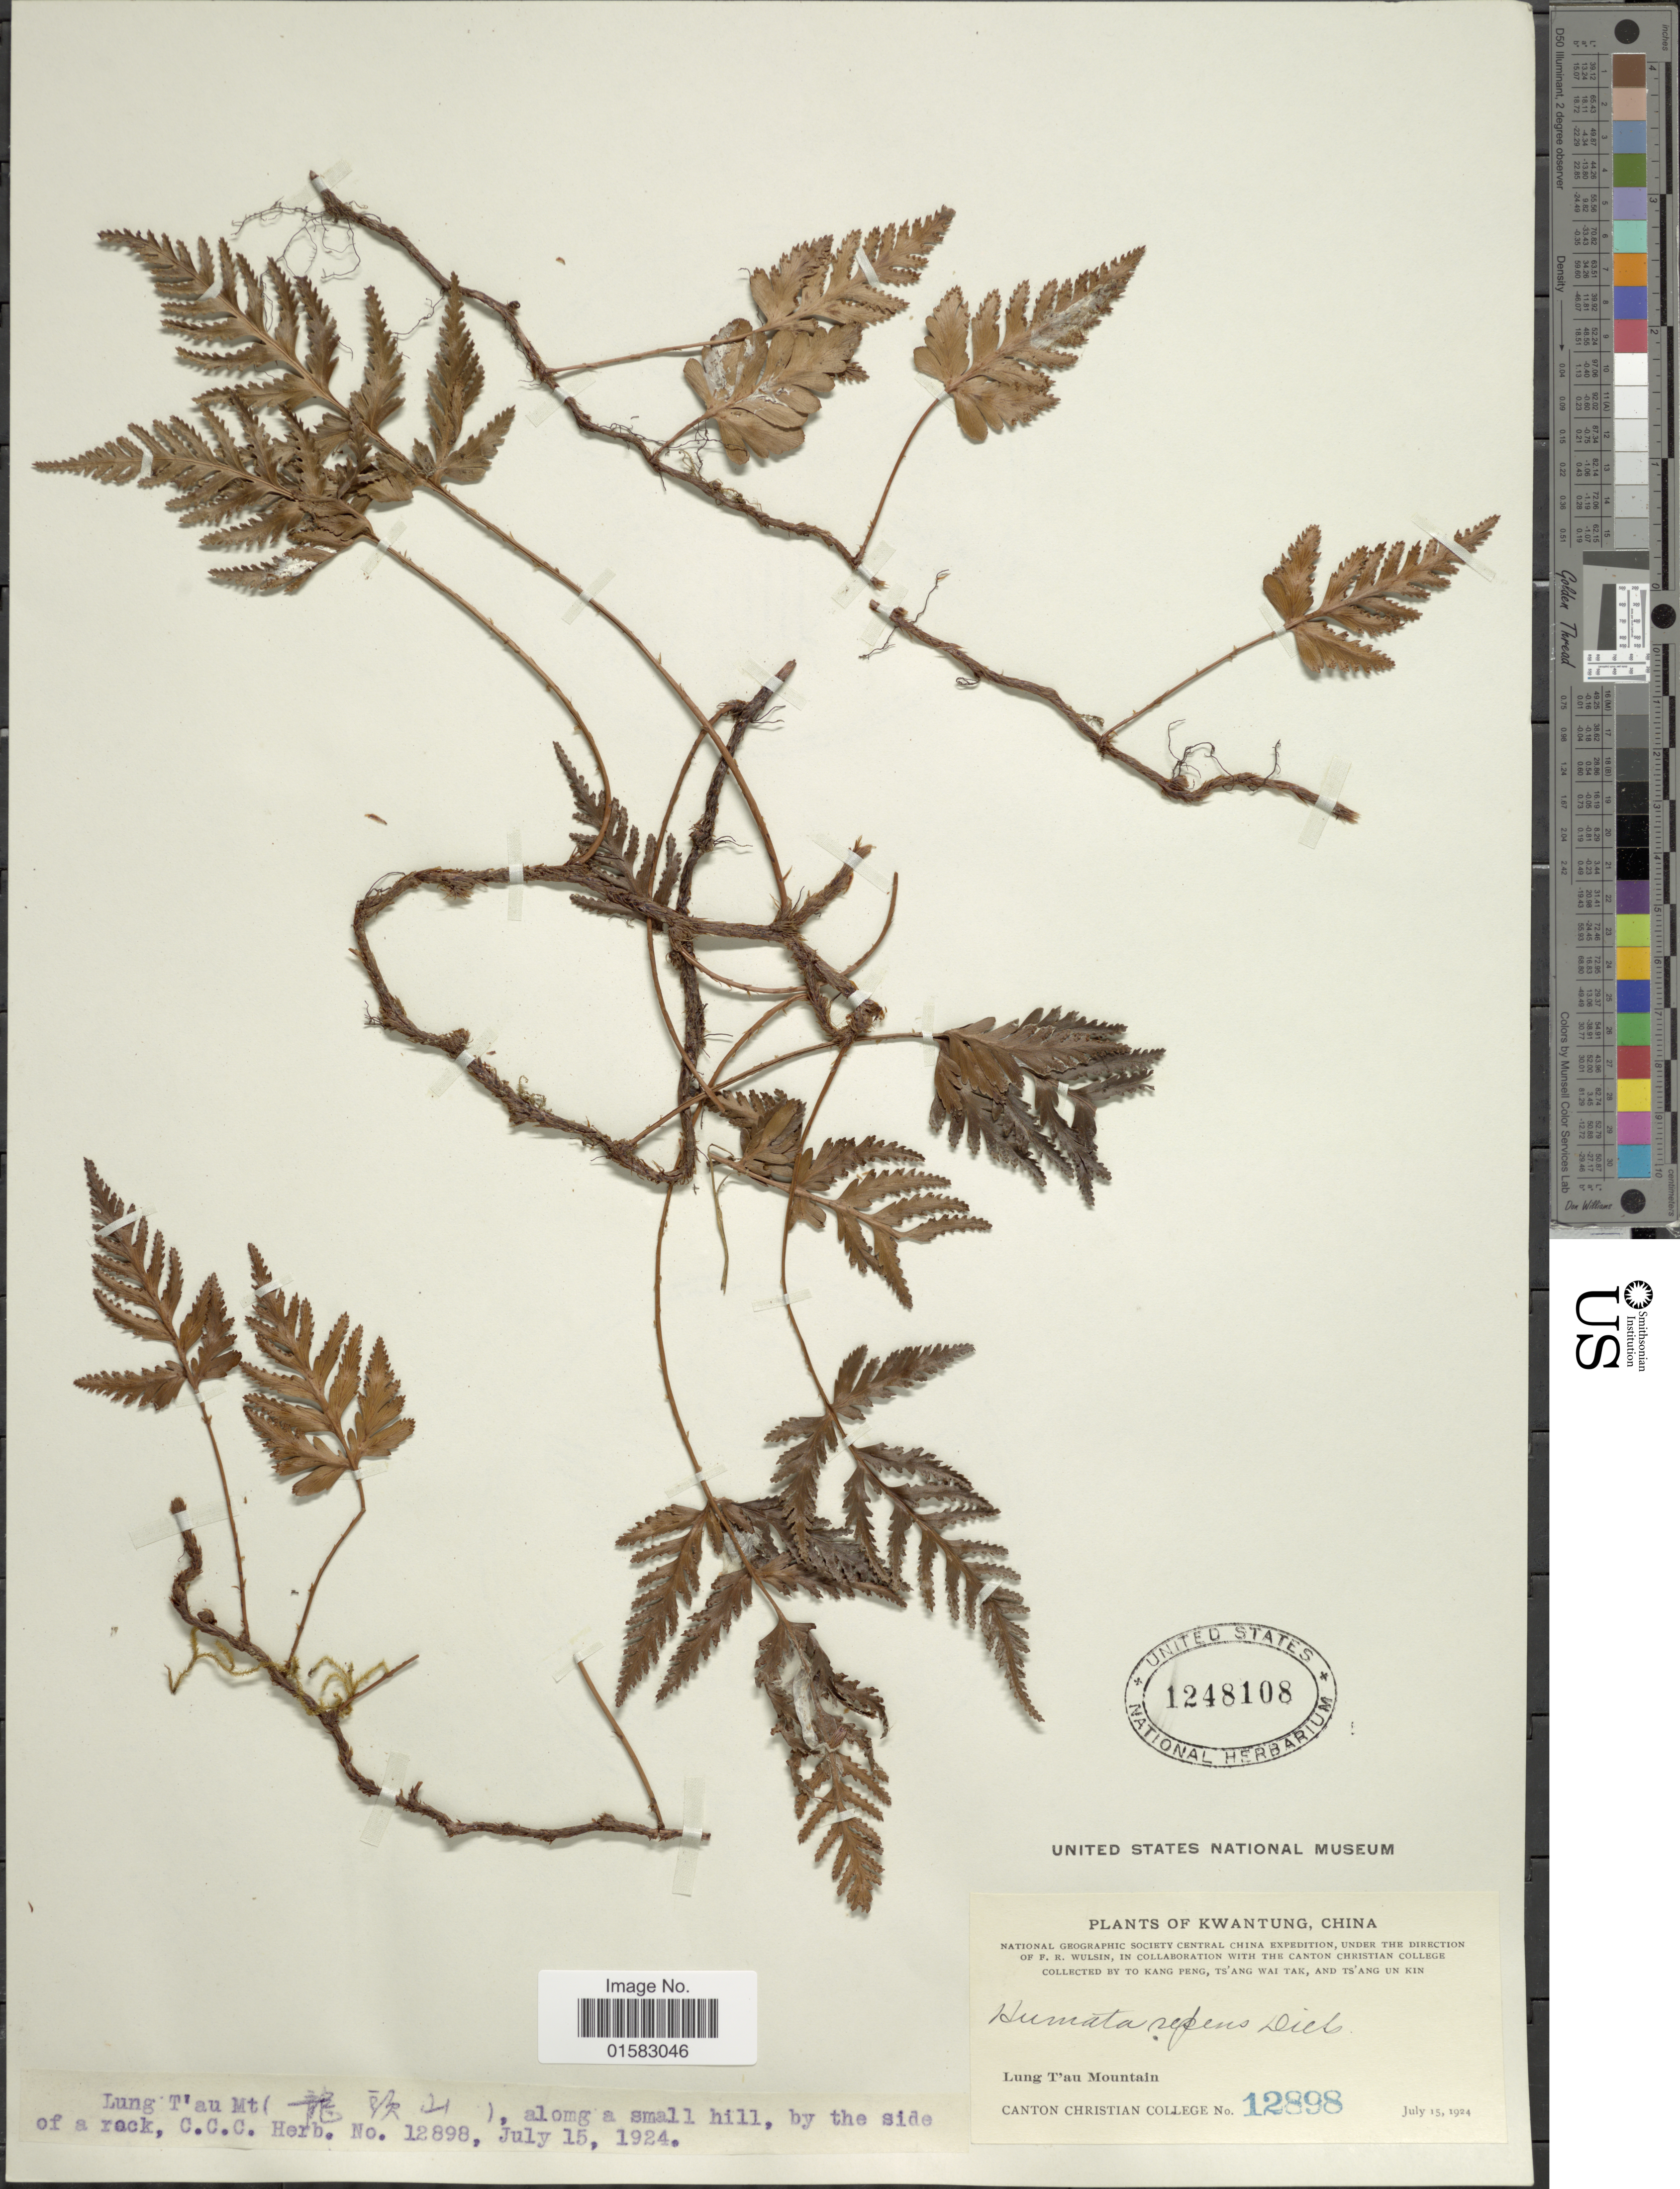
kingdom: Plantae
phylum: Tracheophyta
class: Polypodiopsida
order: Polypodiales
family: Davalliaceae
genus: Davallia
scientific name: Davallia repens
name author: (L. f.) Kuhn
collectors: Canton Christian College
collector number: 12898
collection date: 1924-07-15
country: China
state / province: Guangdong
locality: Lung T'au Mountain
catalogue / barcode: US 1248108